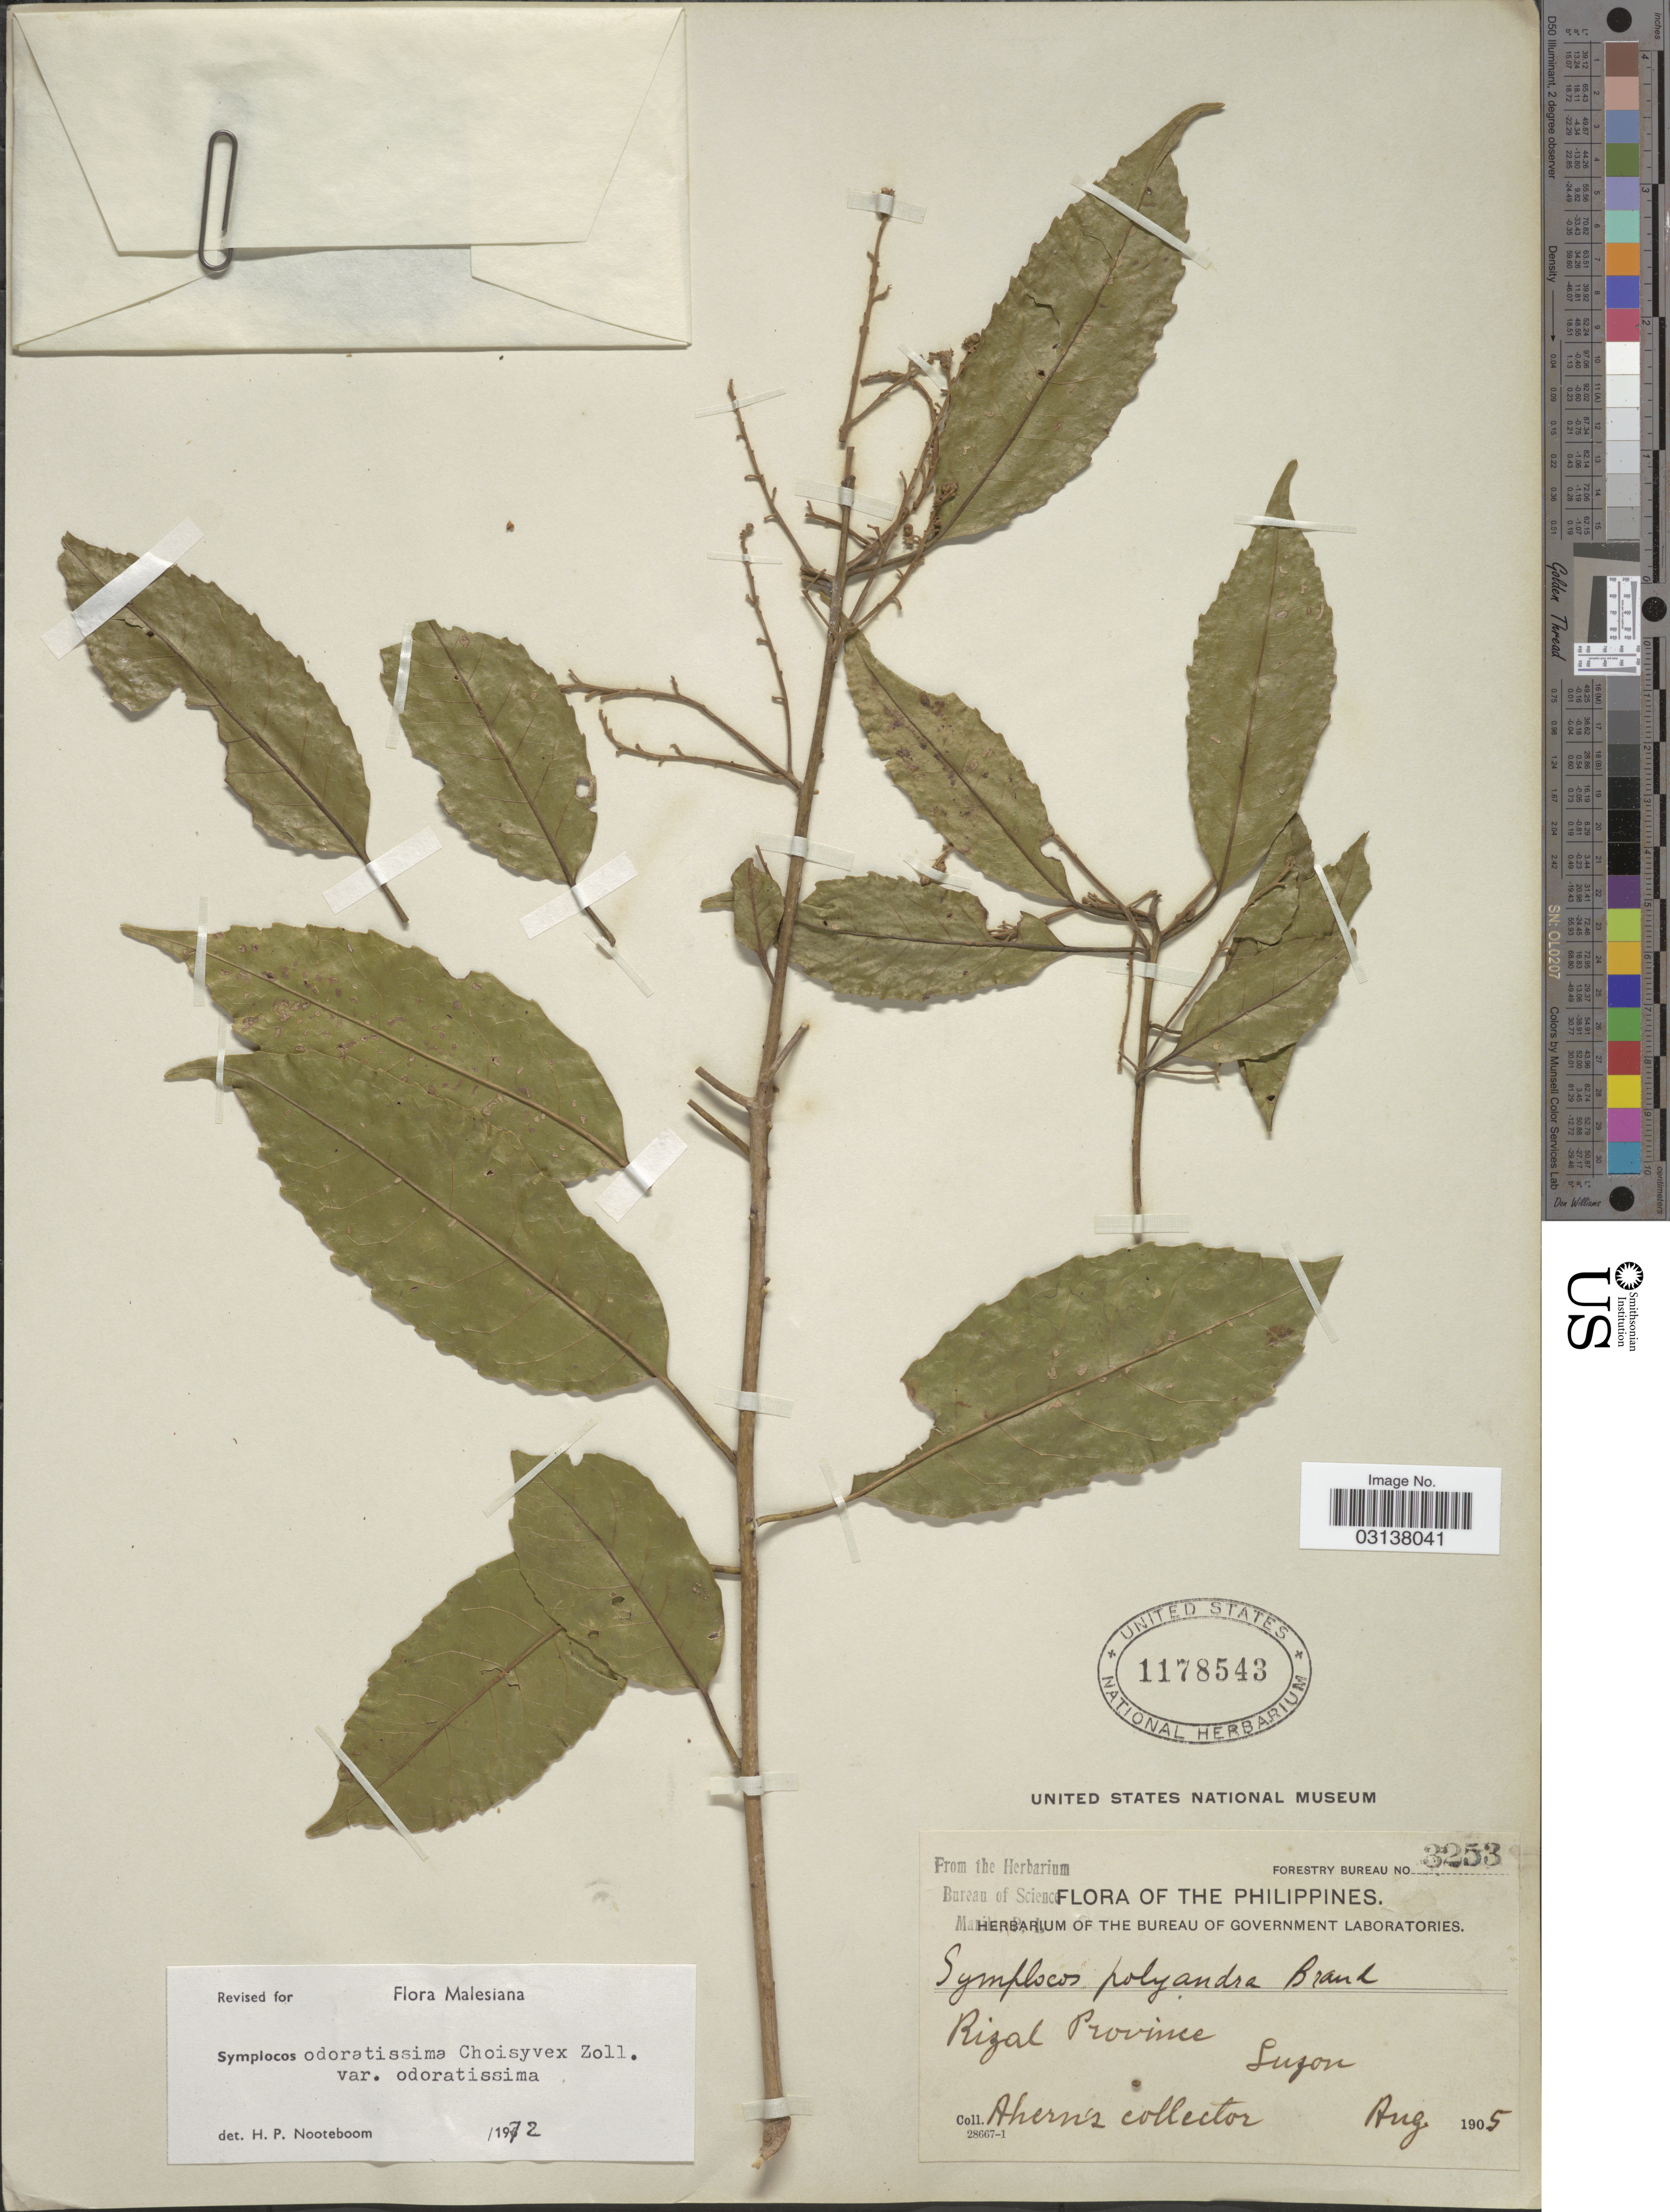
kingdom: Plantae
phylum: Tracheophyta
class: Magnoliopsida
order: Ericales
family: Symplocaceae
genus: Symplocos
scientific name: Symplocos odoratissima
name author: (Blume) Choisy ex Zoll.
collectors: Ahern's collector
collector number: Forestry Bureau 3253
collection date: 1905-08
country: Philippines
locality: The Philippines. Rizal Province Luzon.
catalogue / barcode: US 1178543